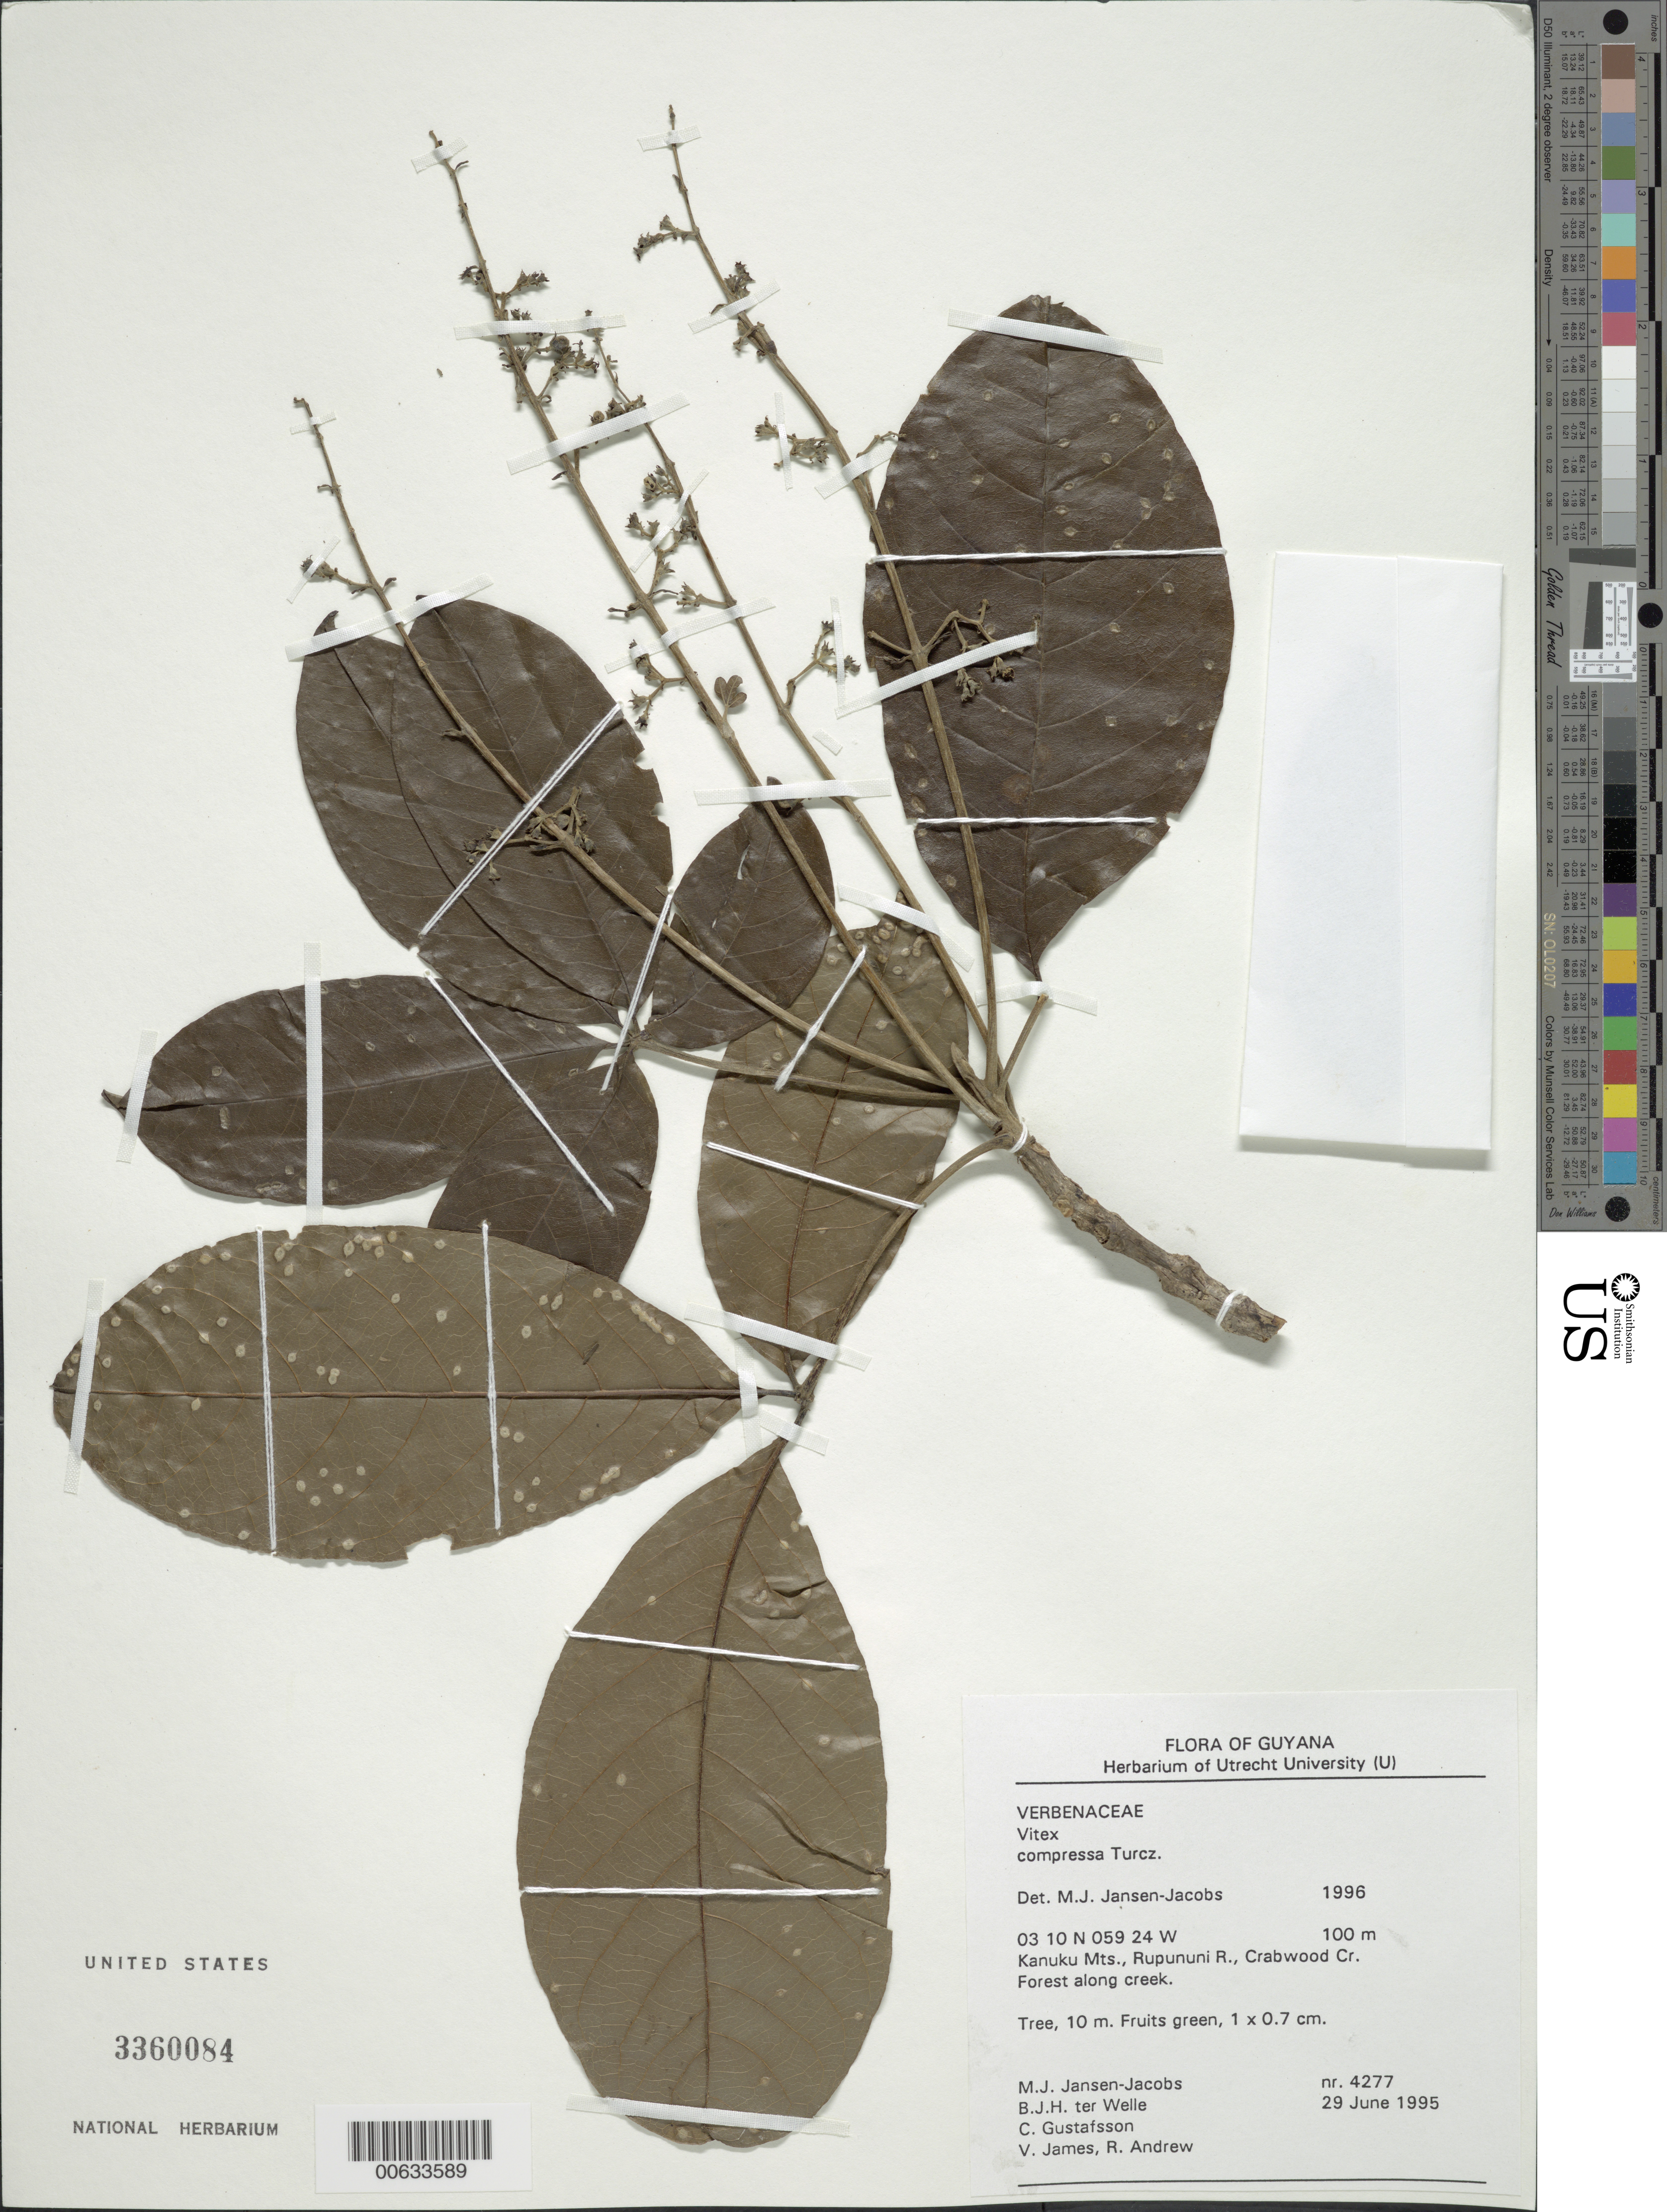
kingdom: Plantae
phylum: Tracheophyta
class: Magnoliopsida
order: Lamiales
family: Lamiaceae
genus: Vitex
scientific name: Vitex compressa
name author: Turcz.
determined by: Jansen-Jacobs, M. J., (U), Nationaal Herbarium Nederland, Utrecht University branch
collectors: M. J. Jansen-Jacobs, B. Welle, C. G. Gustafsson, V. James & R. Andrew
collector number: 4277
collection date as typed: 29-Jun-95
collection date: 1995-06-29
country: Guyana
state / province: U. Takutu-U. Essequibo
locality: Crabwood Creek, Rupununi River, Kanuku Mts.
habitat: Forest along creek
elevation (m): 100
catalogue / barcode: US 3360084